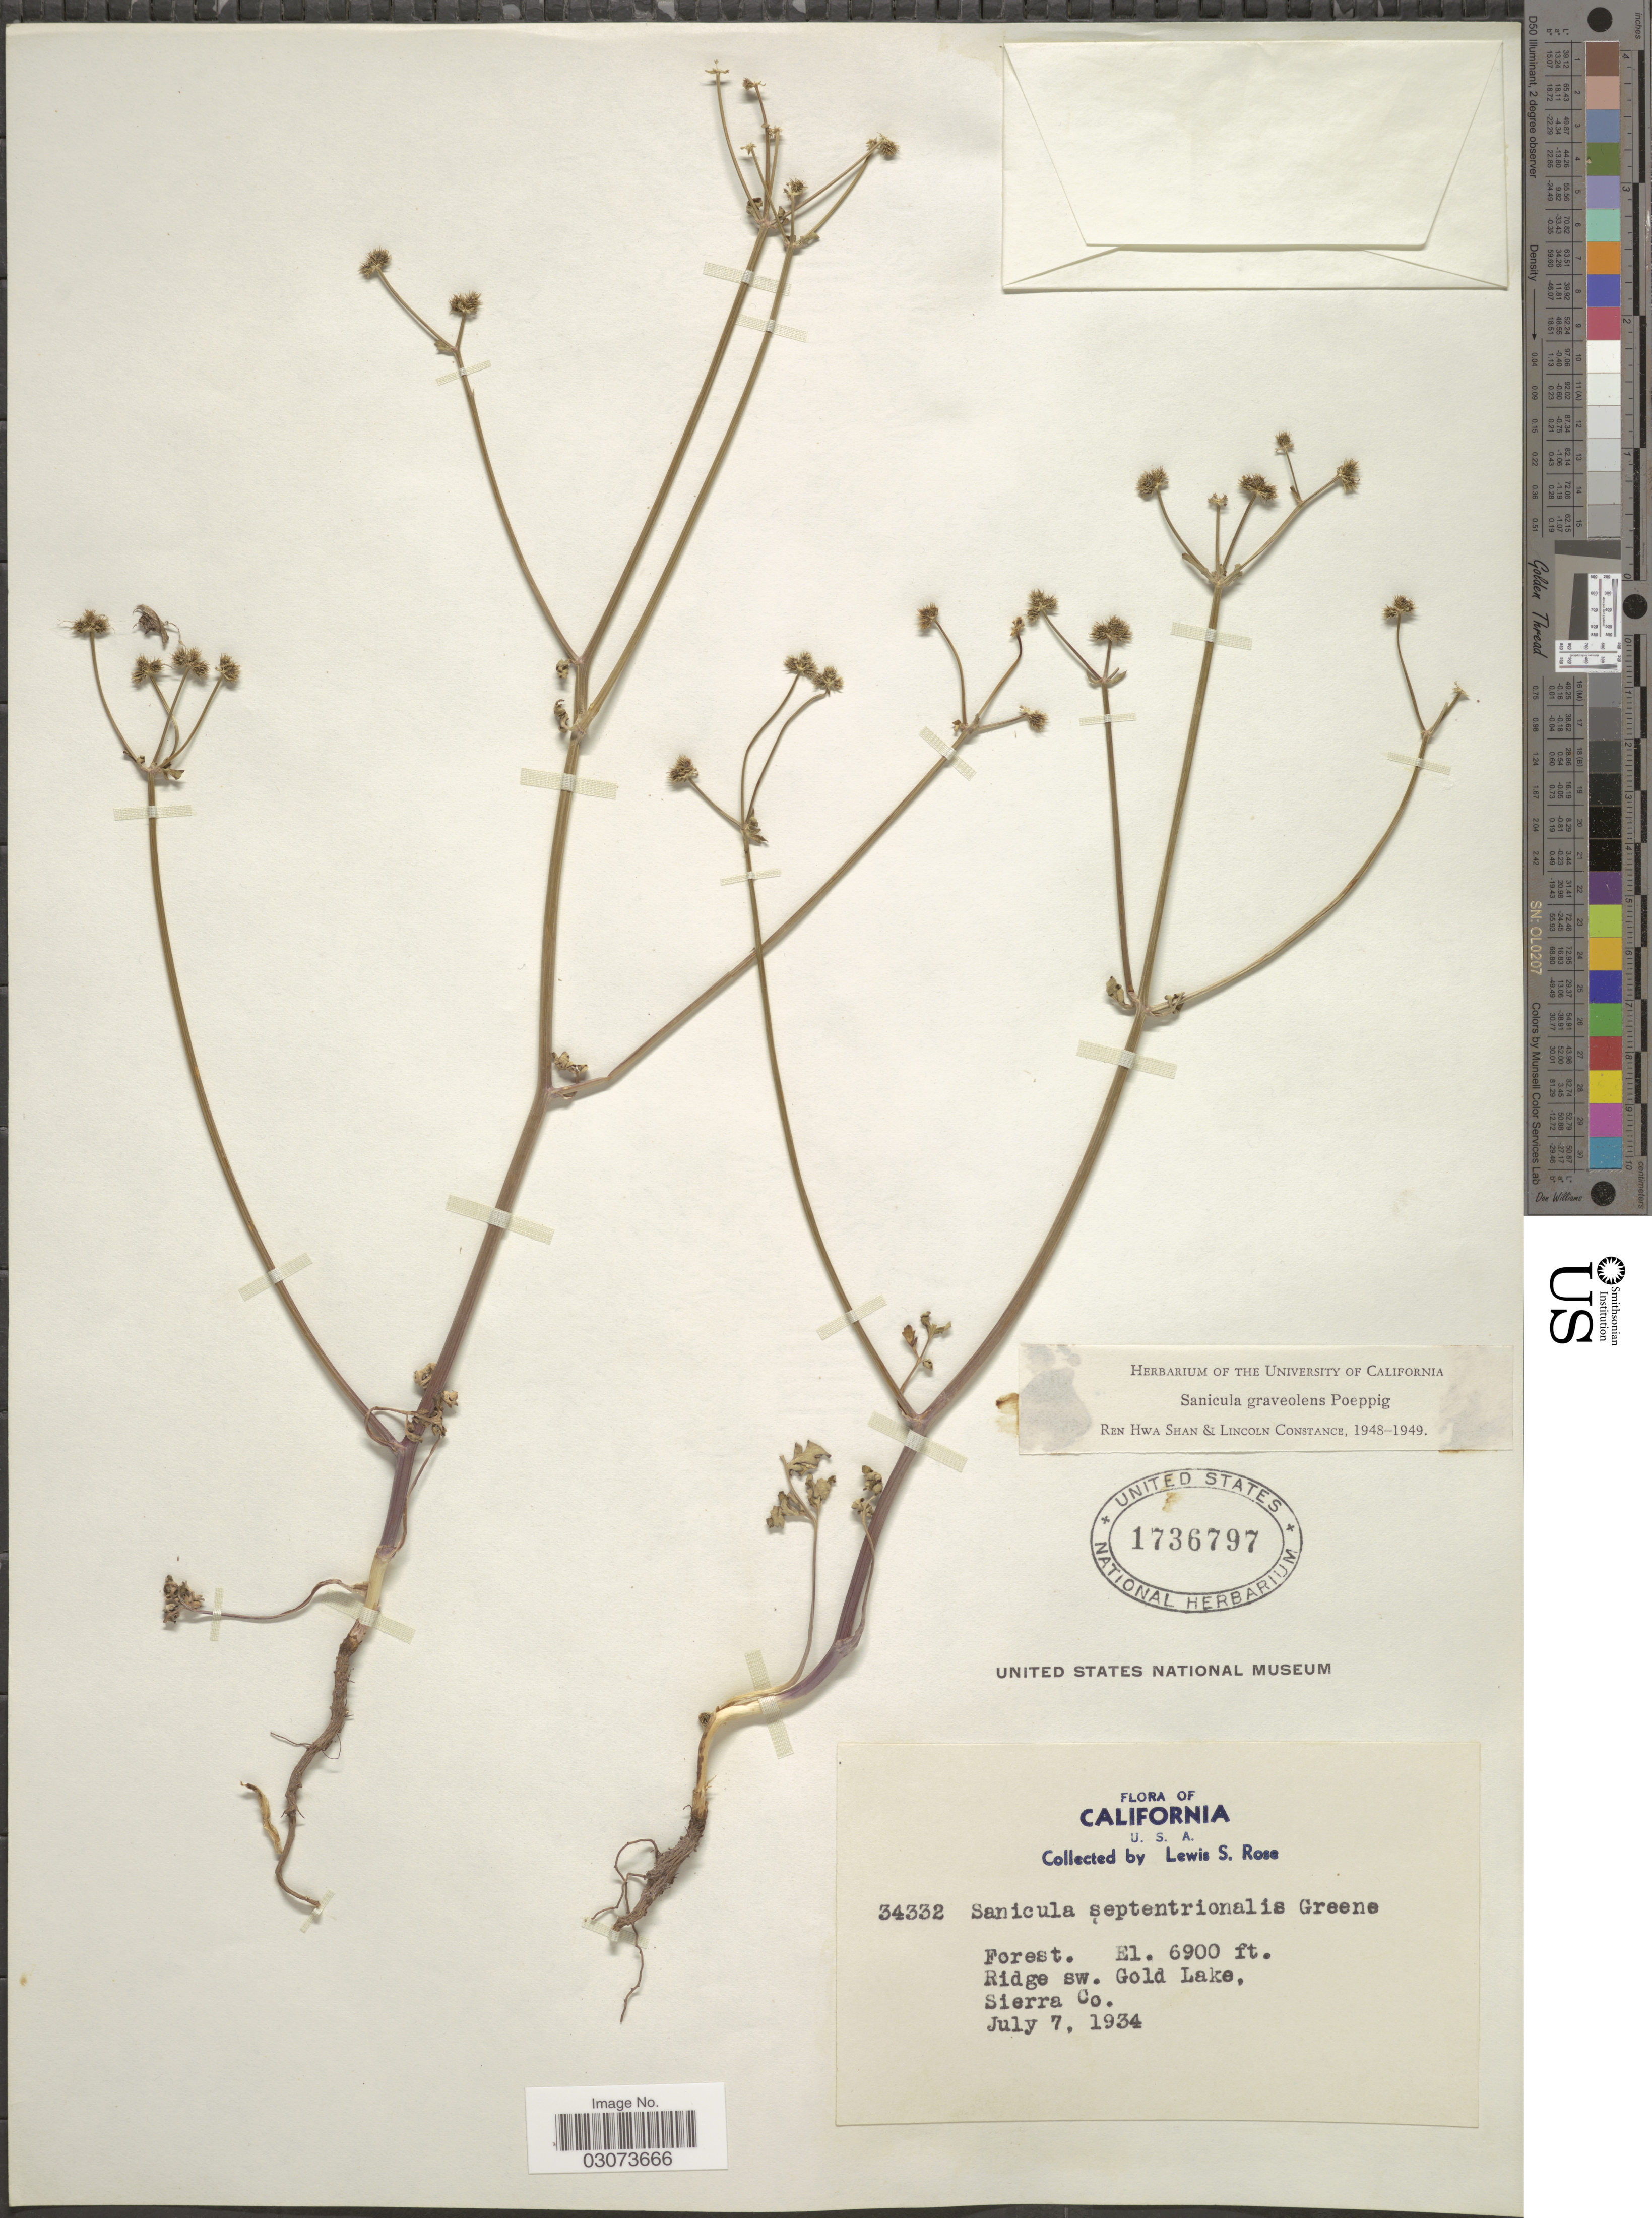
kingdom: Plantae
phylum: Tracheophyta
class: Magnoliopsida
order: Apiales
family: Apiaceae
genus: Sanicula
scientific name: Sanicula graveolens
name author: Poepp. ex DC.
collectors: L. S. Rose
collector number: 34332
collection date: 1934-07-07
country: United States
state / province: California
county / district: Sierra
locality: Forest. Ridge sw. Gold Lake, Sierra Co.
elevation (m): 2103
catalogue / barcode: US 1736797